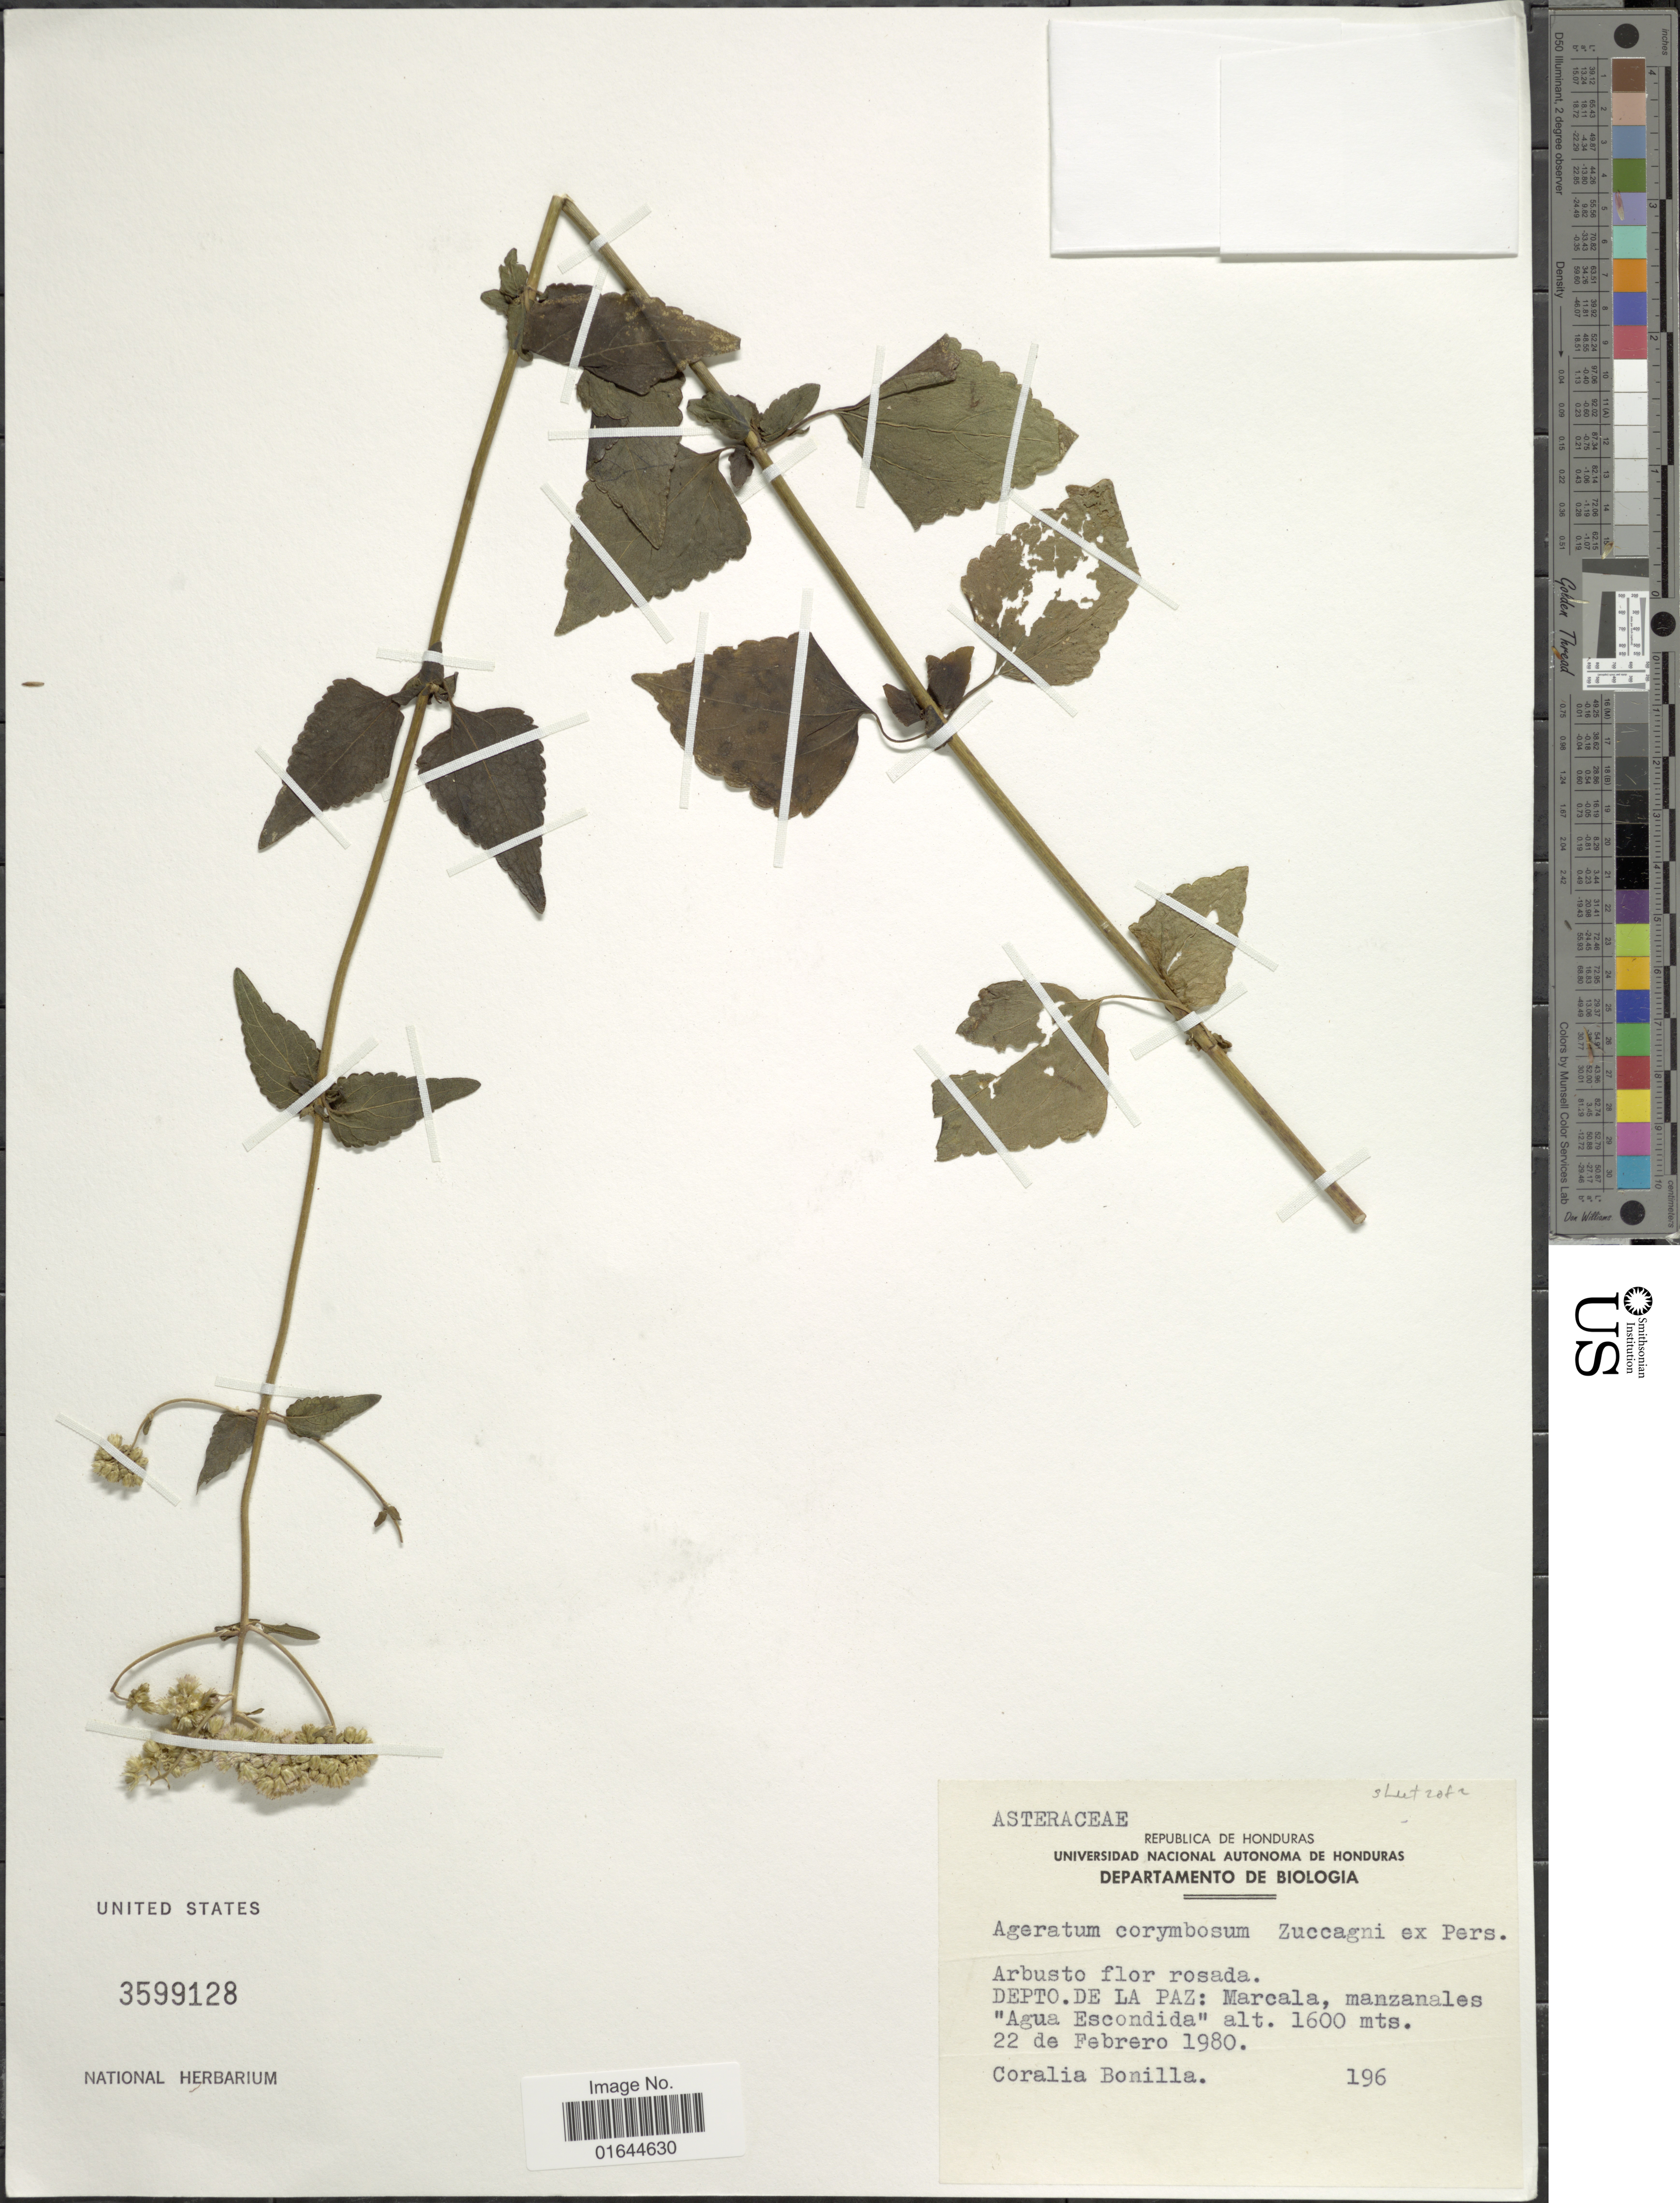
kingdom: Plantae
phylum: Tracheophyta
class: Magnoliopsida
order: Asterales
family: Asteraceae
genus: Ageratum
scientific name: Ageratum corymbosum f. corymbosum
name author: Zuccagni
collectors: C. Bonilla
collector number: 196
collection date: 1980-02-22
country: Honduras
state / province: La Paz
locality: Republica de Honduras. Depto. de La Paz: Marcala, manzanales "Agia Escondida".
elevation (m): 1600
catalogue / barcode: US 3599128